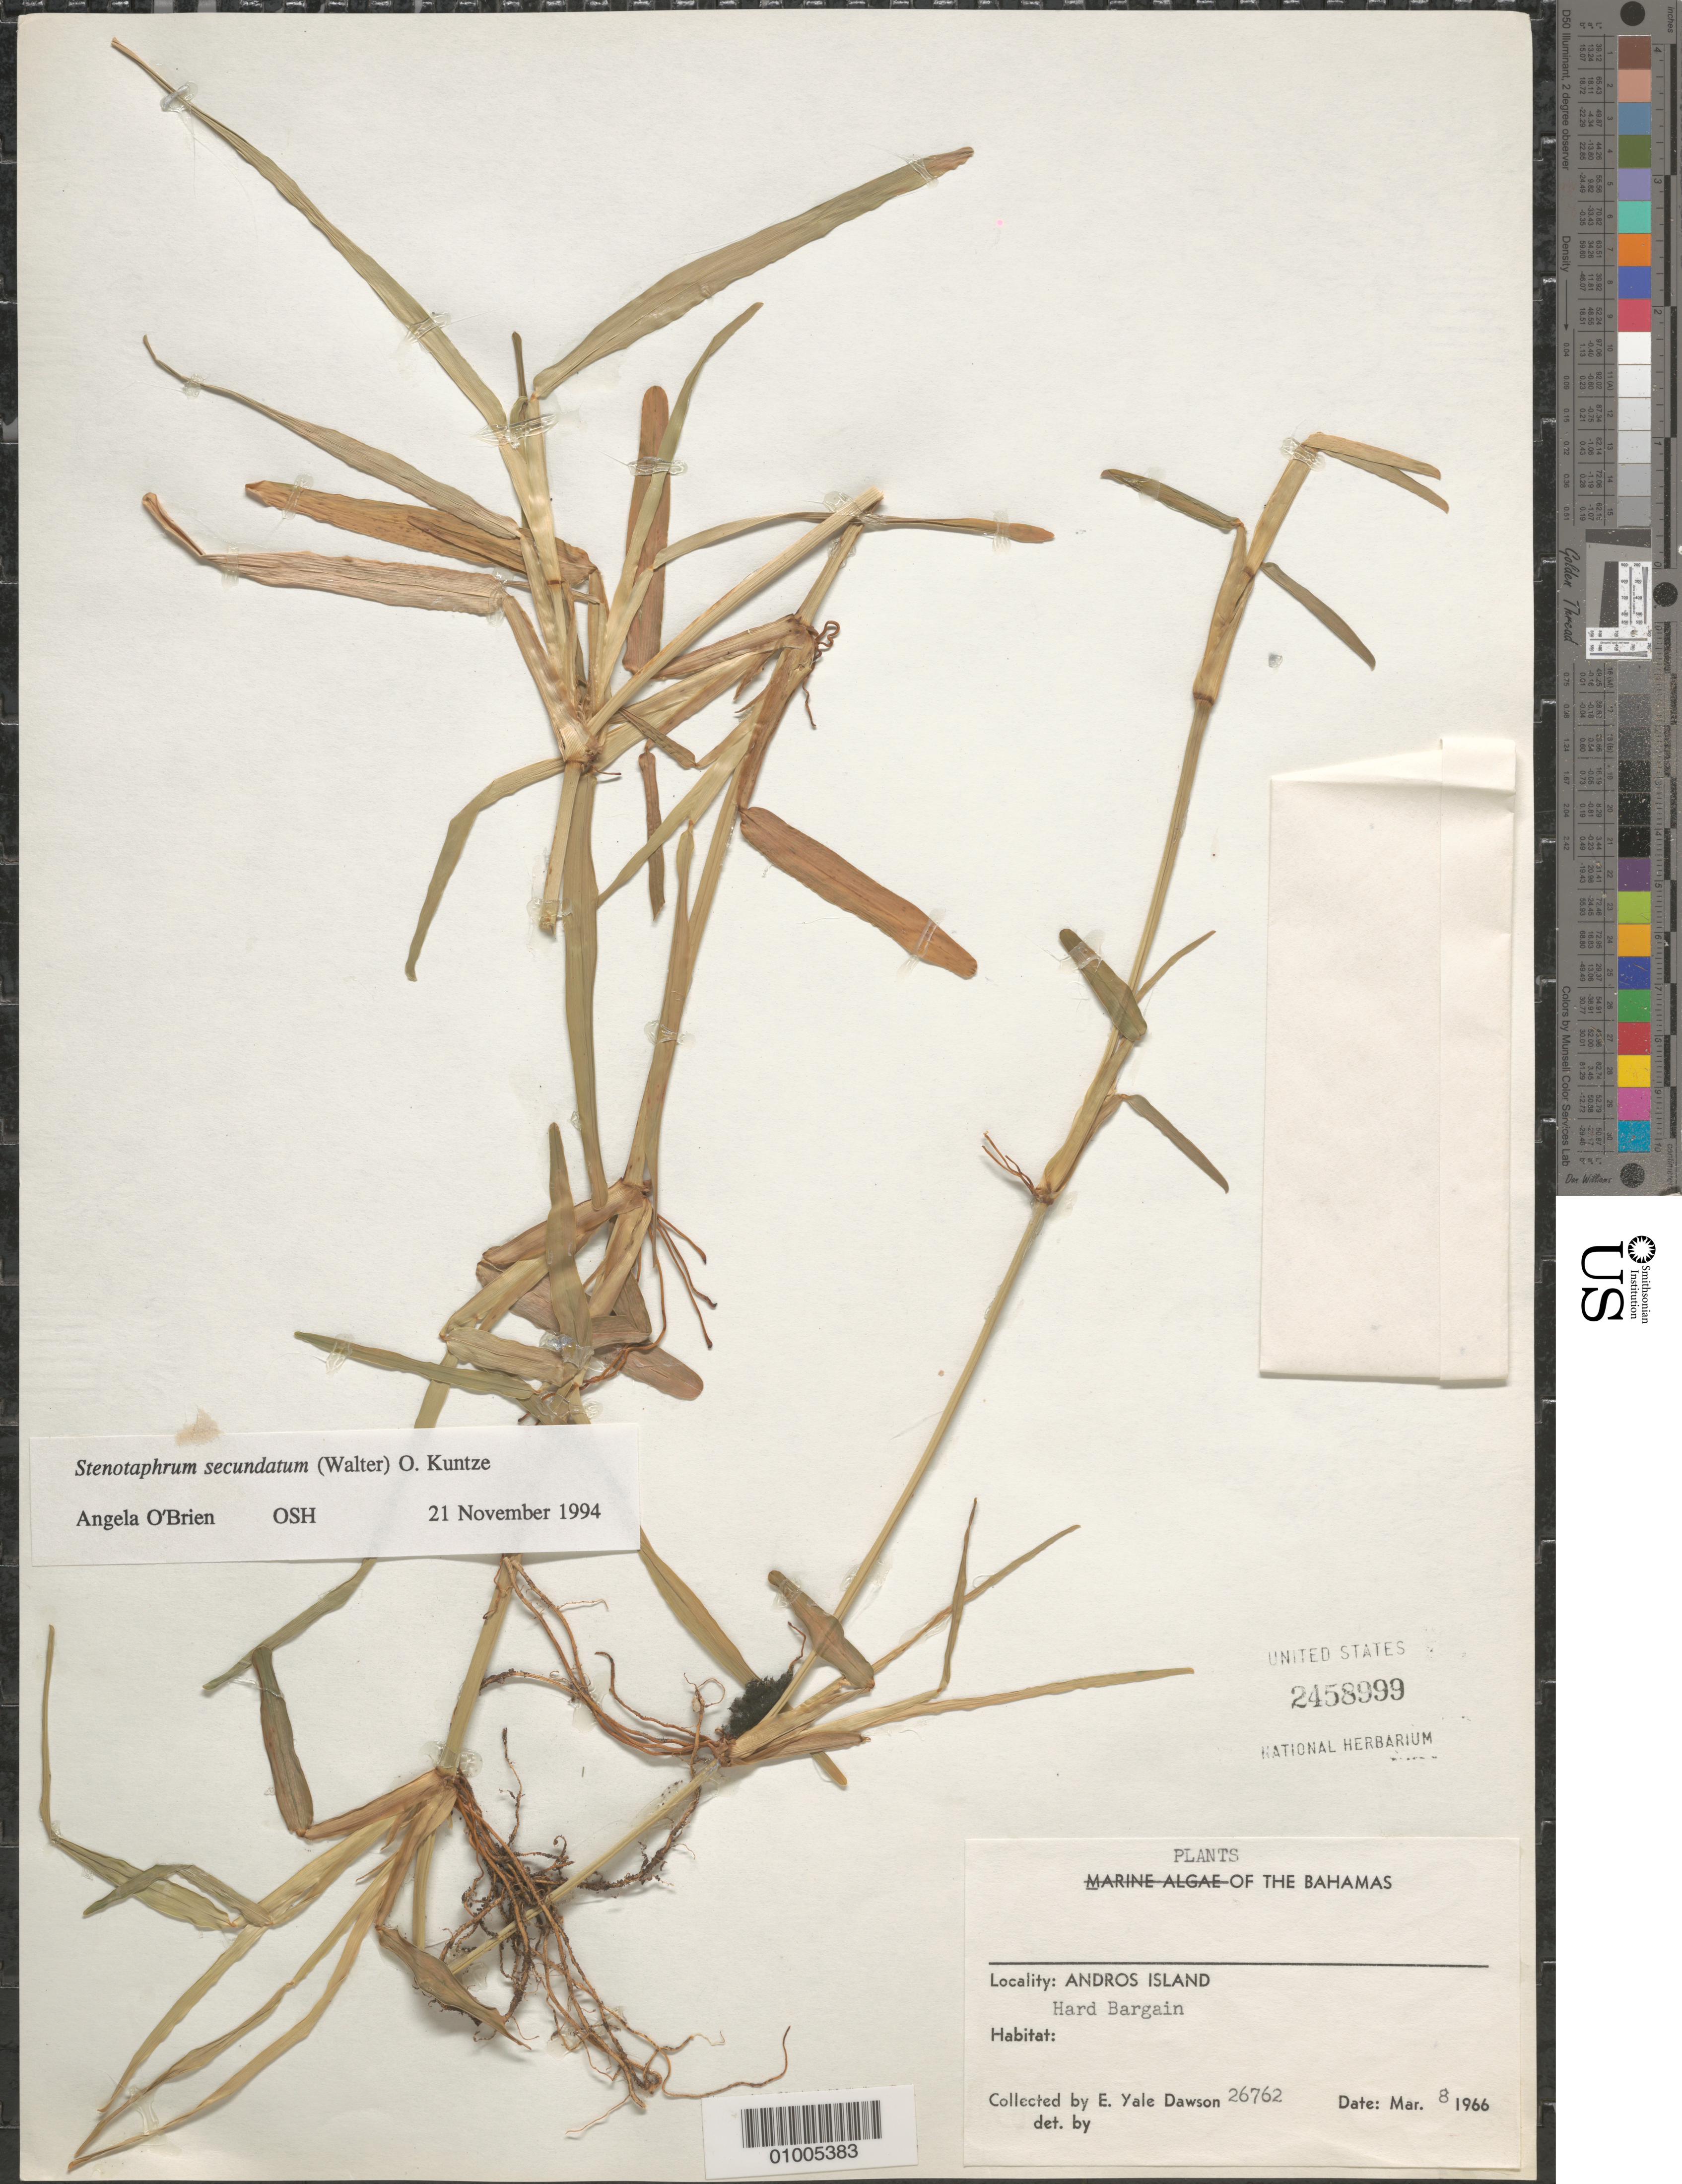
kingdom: Plantae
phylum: Tracheophyta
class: Liliopsida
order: Poales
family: Poaceae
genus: Stenotaphrum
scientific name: Stenotaphrum secundatum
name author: (Walter) Kuntze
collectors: E. Y. Dawson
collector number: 26762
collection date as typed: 08 Mar 1966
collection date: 1966-03-08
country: Bahamas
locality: Andros Island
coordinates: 0 N, 0 E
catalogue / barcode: US 2458999